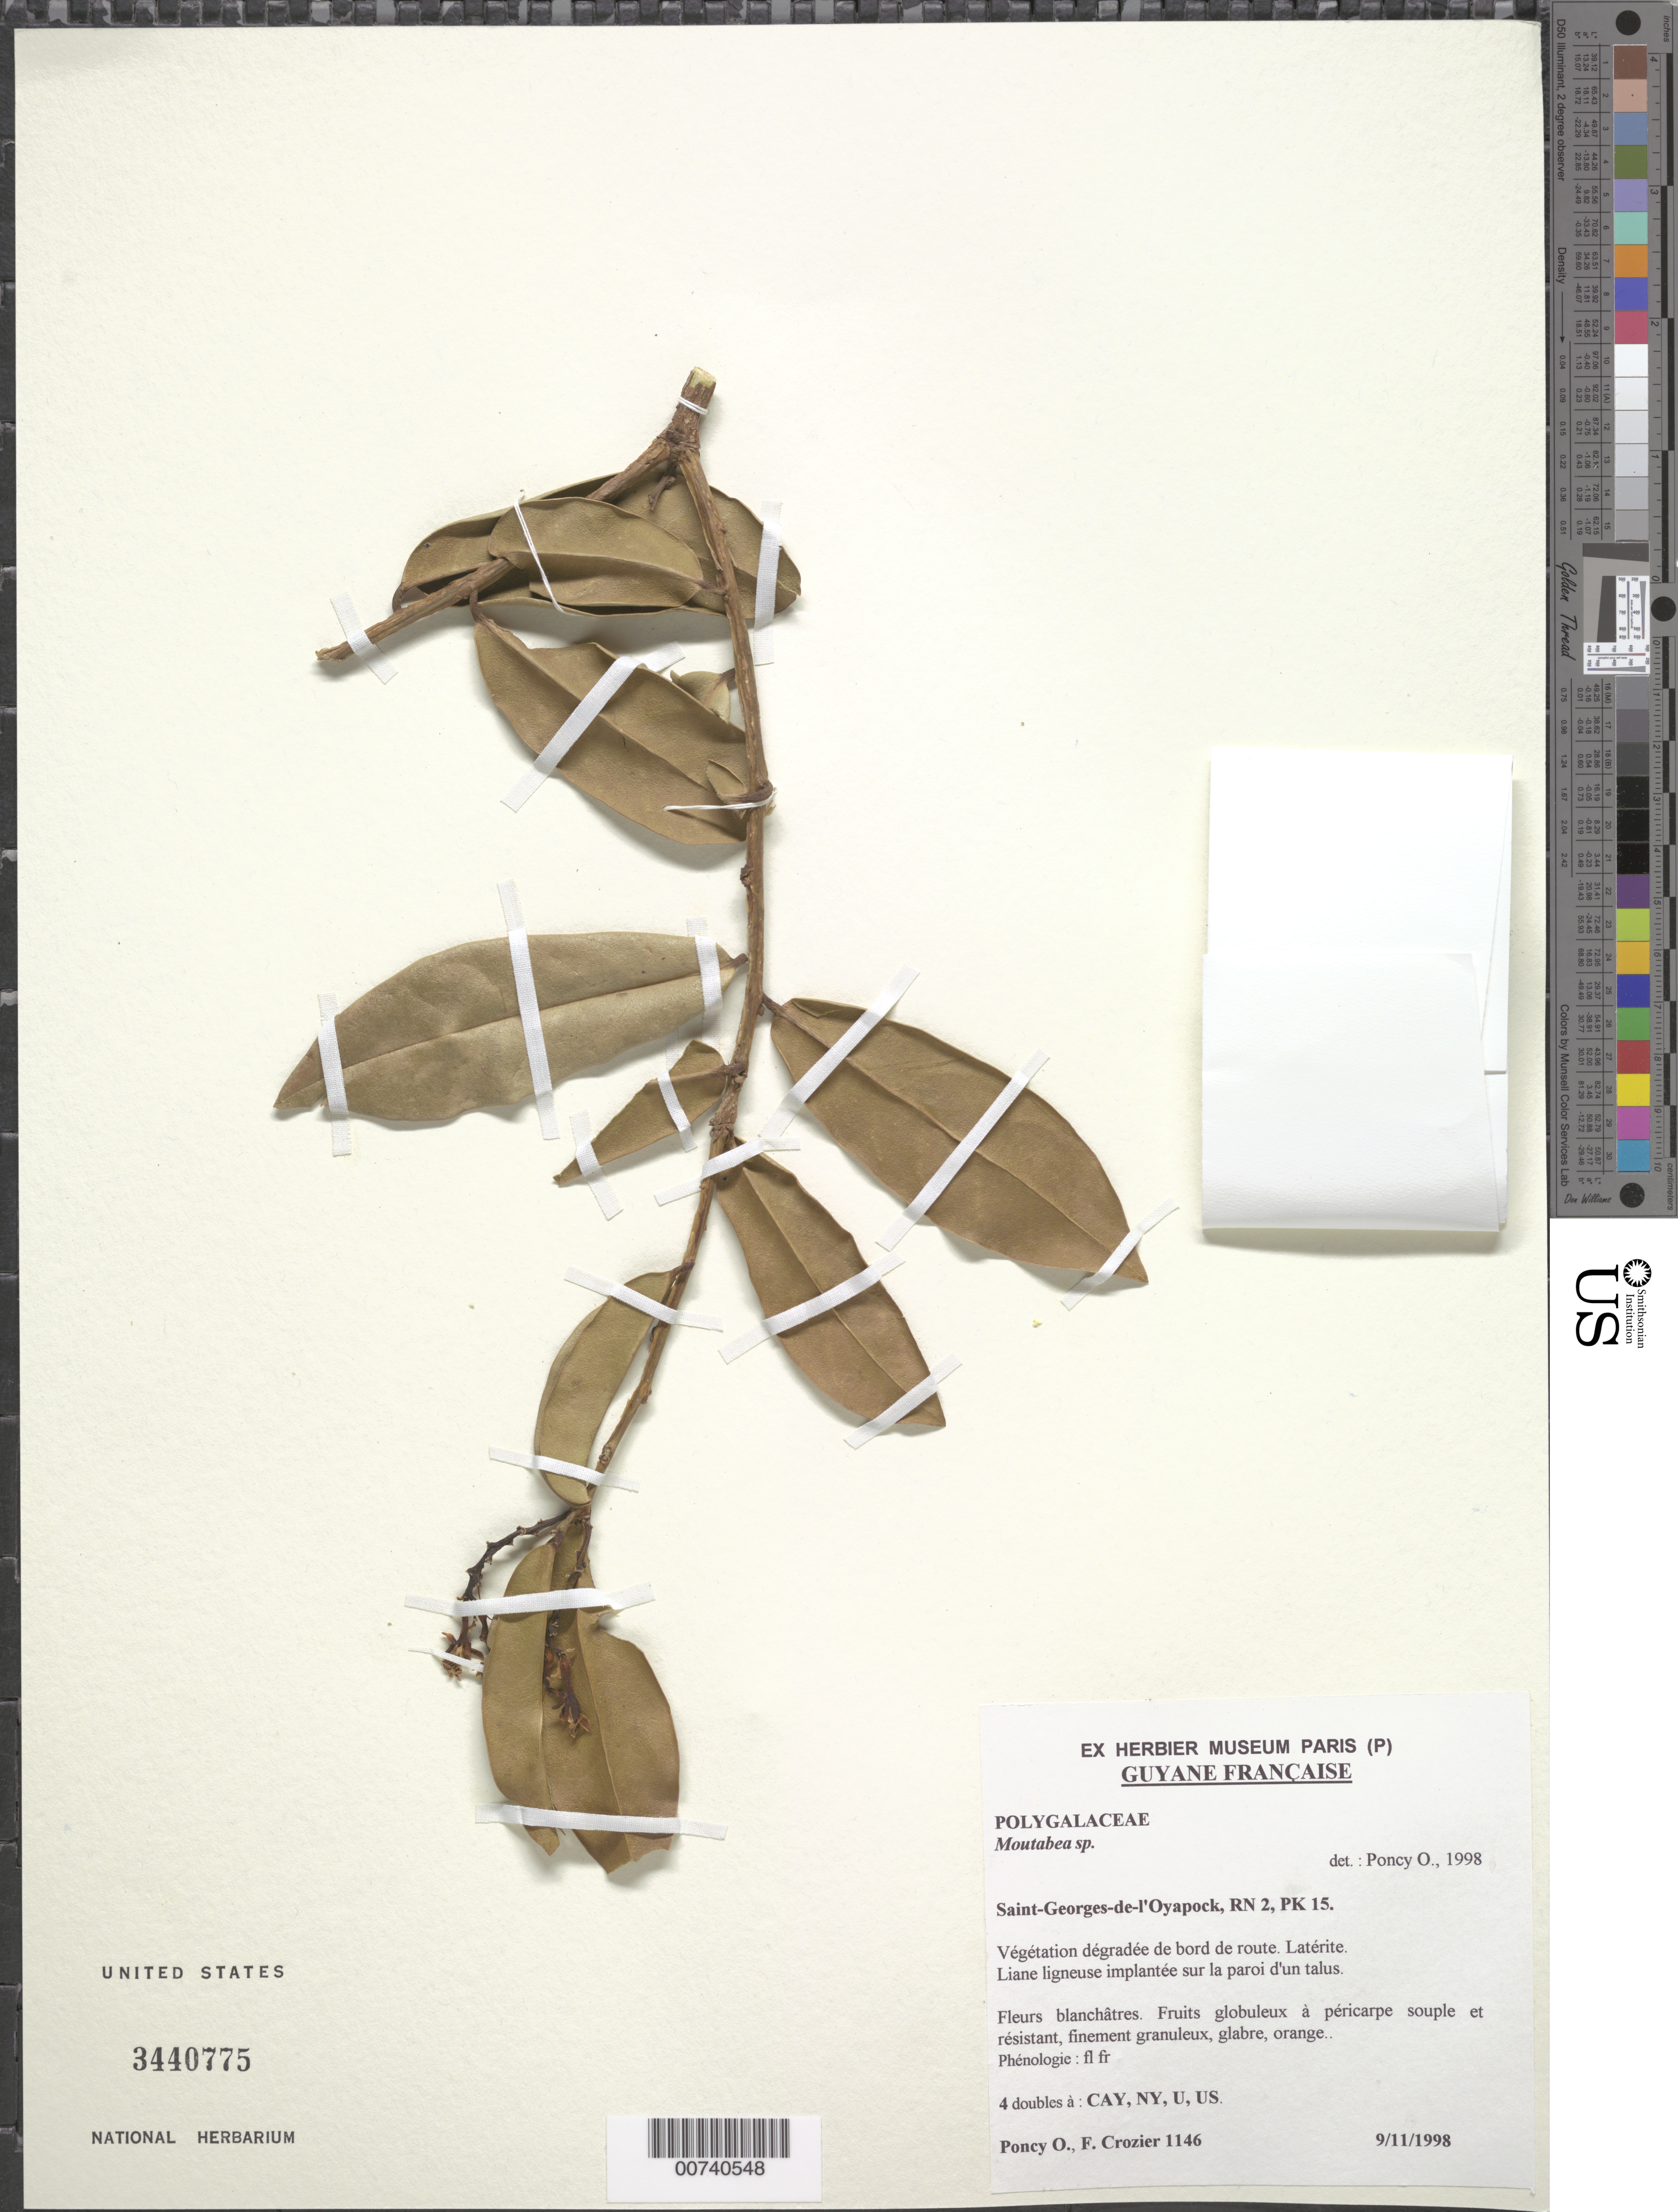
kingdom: Plantae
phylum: Tracheophyta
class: Magnoliopsida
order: Fabales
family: Polygalaceae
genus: Moutabea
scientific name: Moutabea sp.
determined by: Poncy, O.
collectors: O. Poncy & F. Crozier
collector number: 1146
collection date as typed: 9-Nov-98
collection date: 1998-11-09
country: French Guiana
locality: Saint George de l'Oyapock, RN 2, PK 15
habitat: Disturbed vegetation along road; laterite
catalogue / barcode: US 3440775